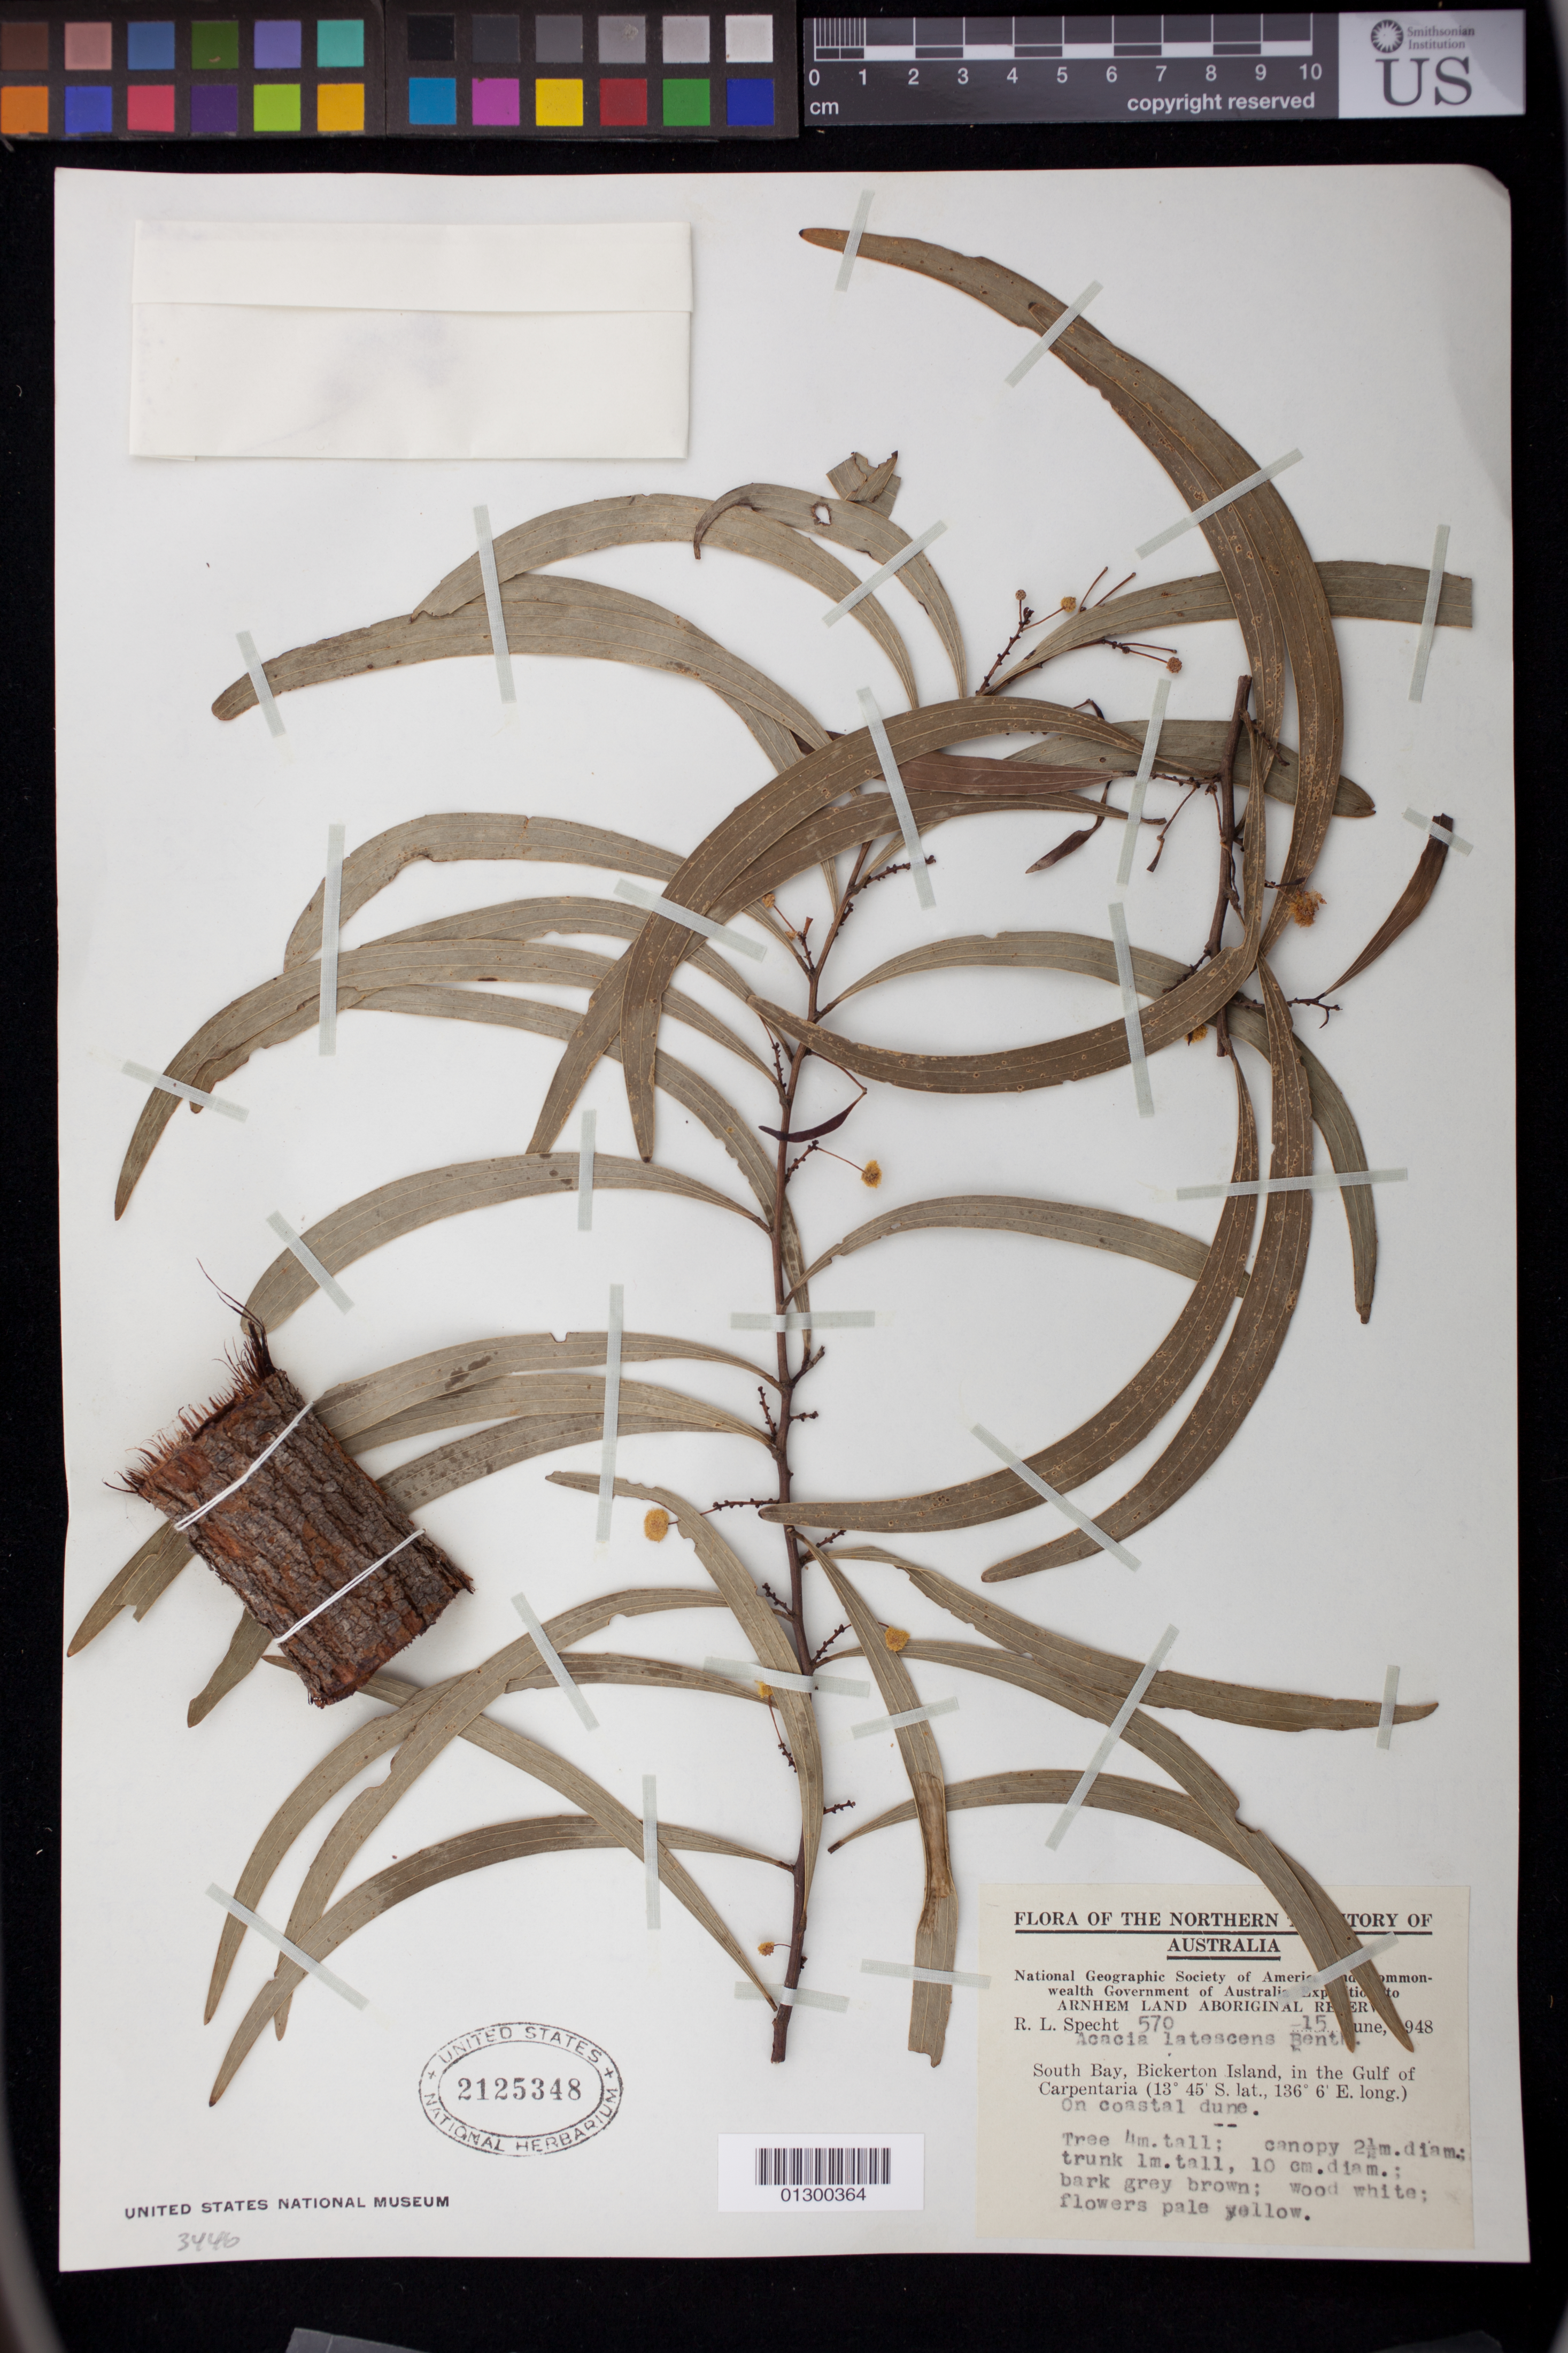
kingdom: Plantae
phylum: Tracheophyta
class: Magnoliopsida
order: Fabales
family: Fabaceae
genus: Acacia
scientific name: Acacia latescens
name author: Benth.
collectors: R. L. Specht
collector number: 570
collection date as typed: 15 Jun 1948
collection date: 1948-06-15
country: Australia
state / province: Northern Territory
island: Bickerton Island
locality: South Bay, Bickerton Island, in Gulf of Carpentaria.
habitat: On coastal dune.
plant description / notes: Tree 4m. tall; canopy 2.5 m. diam.; trunk 1 m. tall, 10 cm. diam.; bark grey brown; wood white; flowers pale yellow.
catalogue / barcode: US 2125348